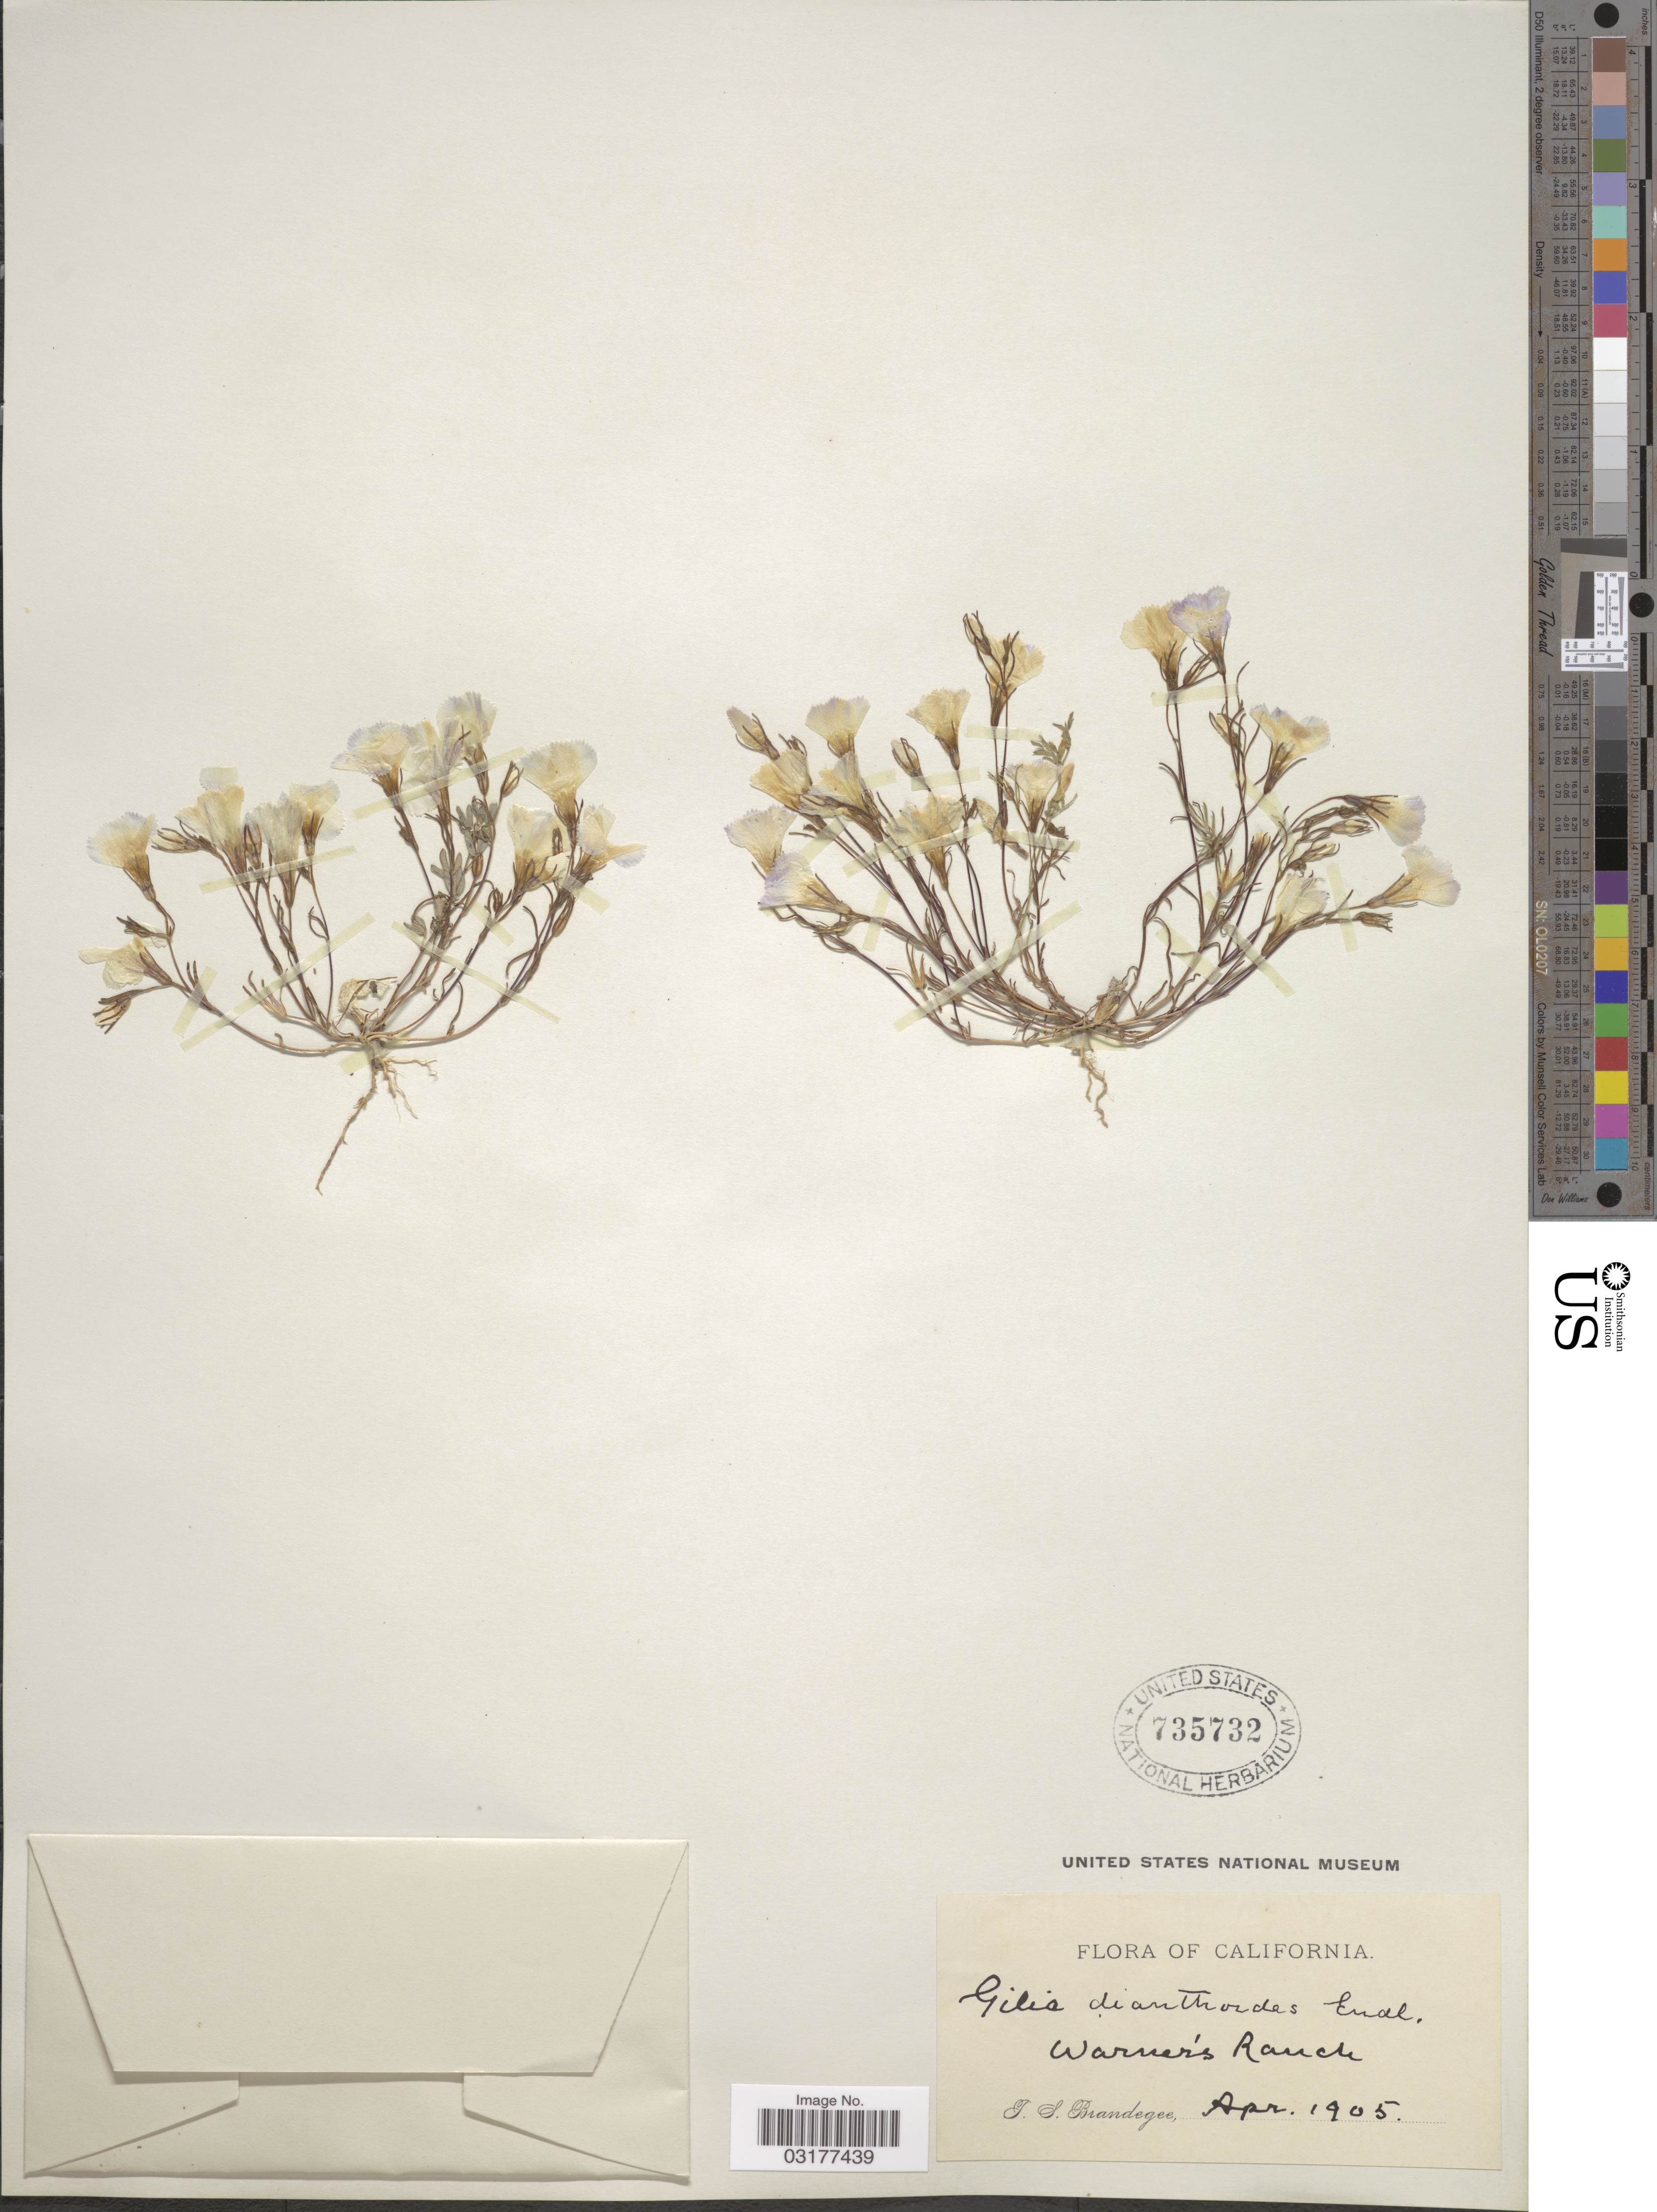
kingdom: Plantae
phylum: Tracheophyta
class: Magnoliopsida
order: Ericales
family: Polemoniaceae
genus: Linanthus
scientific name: Linanthus dianthiflorus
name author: (Benth.) Greene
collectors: T. S. Brandegee (herbarium)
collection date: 1905-04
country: United States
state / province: California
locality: Warner's Ranch.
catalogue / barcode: US 735732